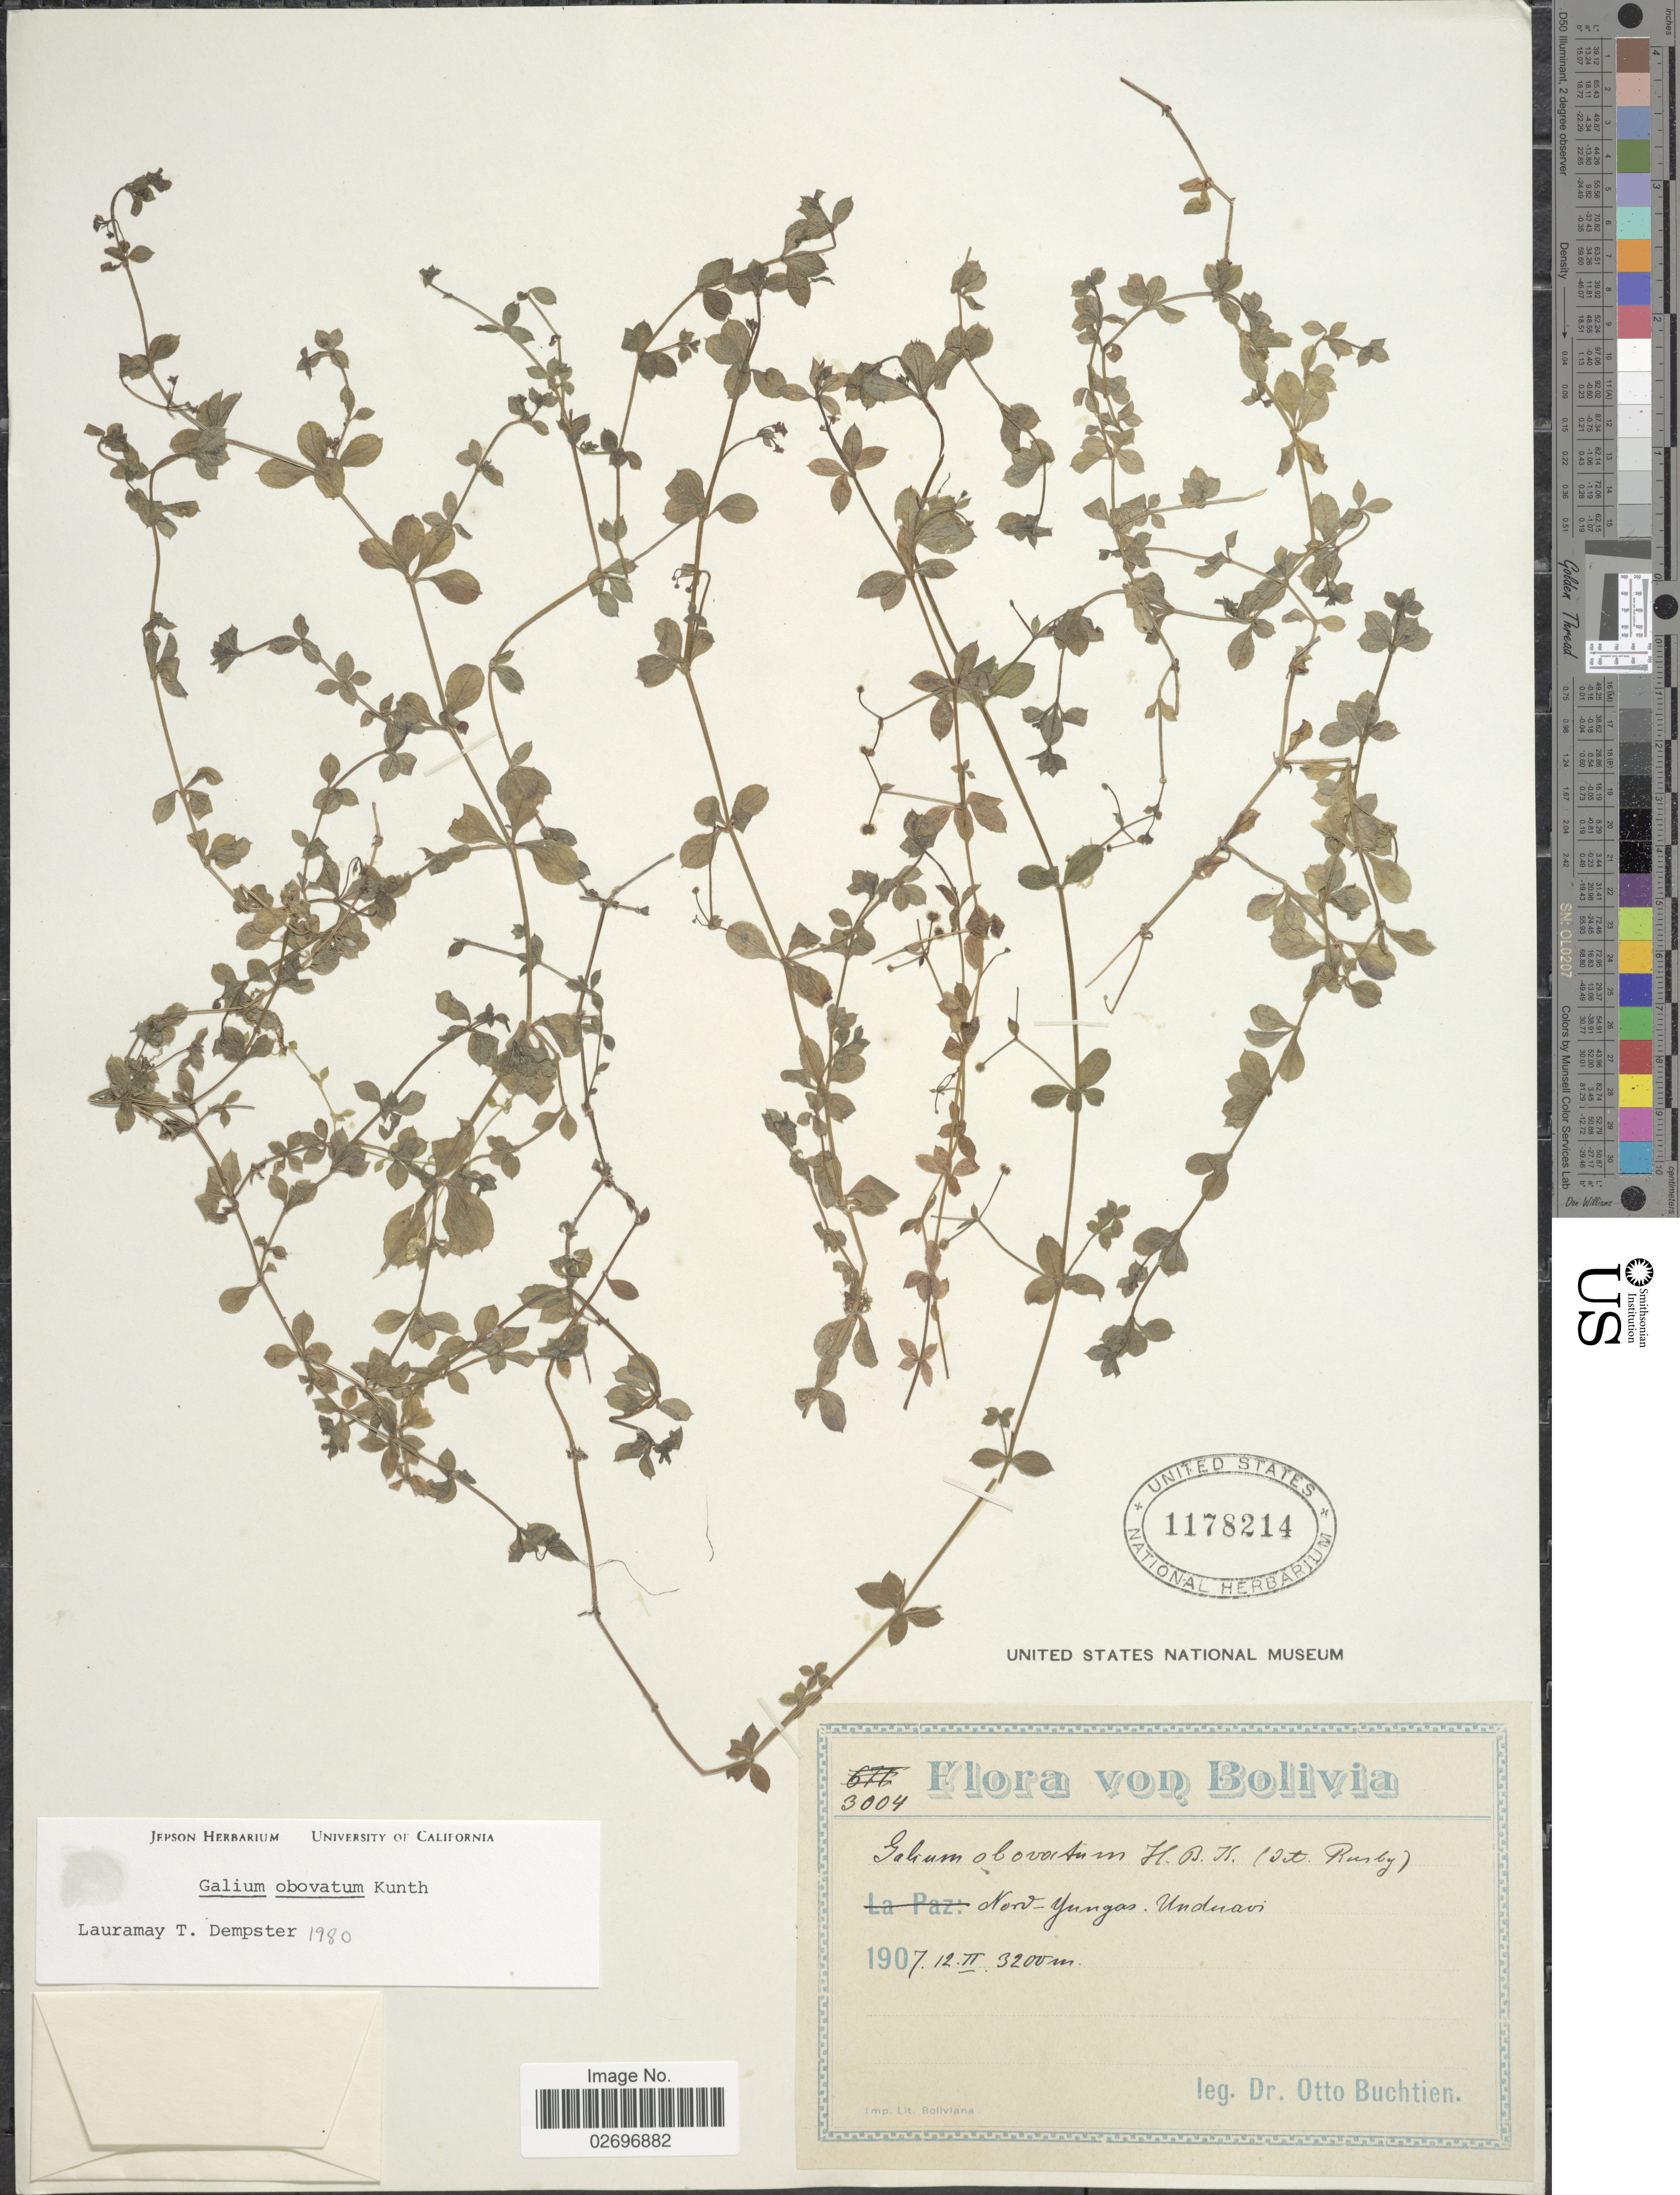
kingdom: Plantae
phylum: Tracheophyta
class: Magnoliopsida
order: Gentianales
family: Rubiaceae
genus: Galium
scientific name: Galium obovatum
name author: Kunth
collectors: O. Buchtien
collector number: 3004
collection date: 1907-02-12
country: Bolivia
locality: Nord-Yungs, Unduavi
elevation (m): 3200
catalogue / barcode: US 1178214